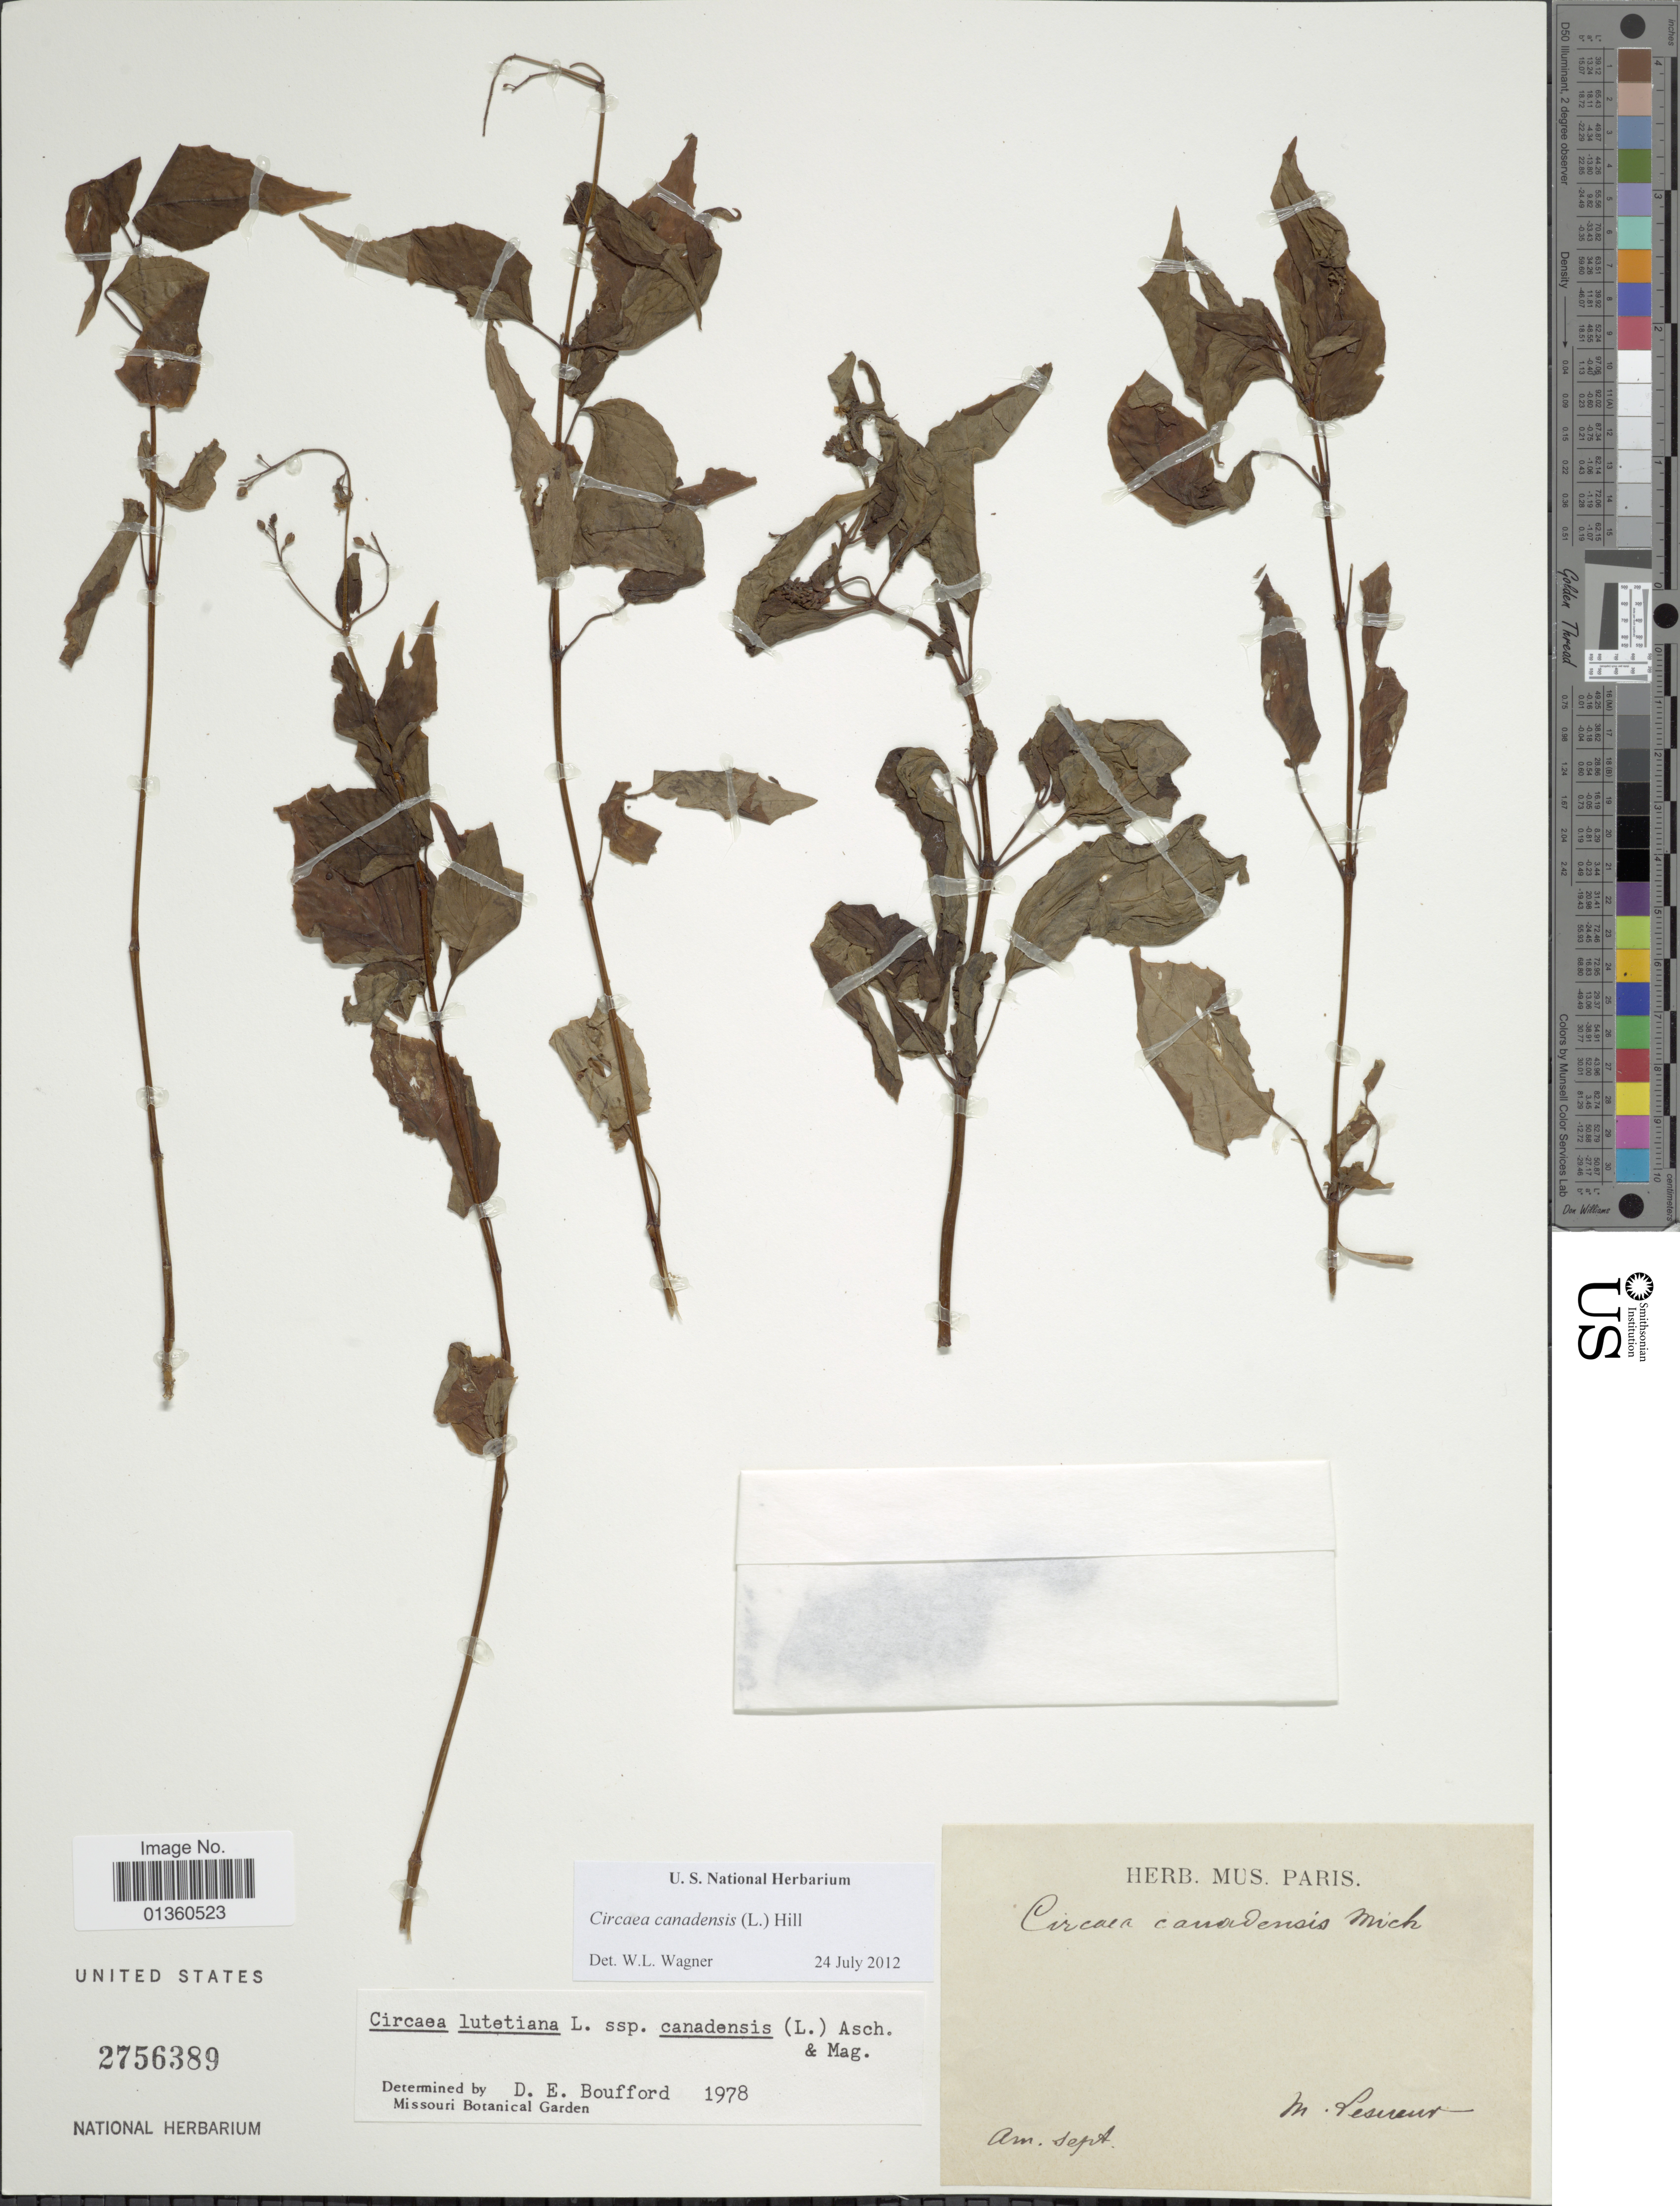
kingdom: Plantae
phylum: Tracheophyta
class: Magnoliopsida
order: Myrtales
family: Onagraceae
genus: Circaea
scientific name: Circaea canadensis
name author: (L.) Hill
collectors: M. Lesneur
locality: Am sept.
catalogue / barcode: US 2756389